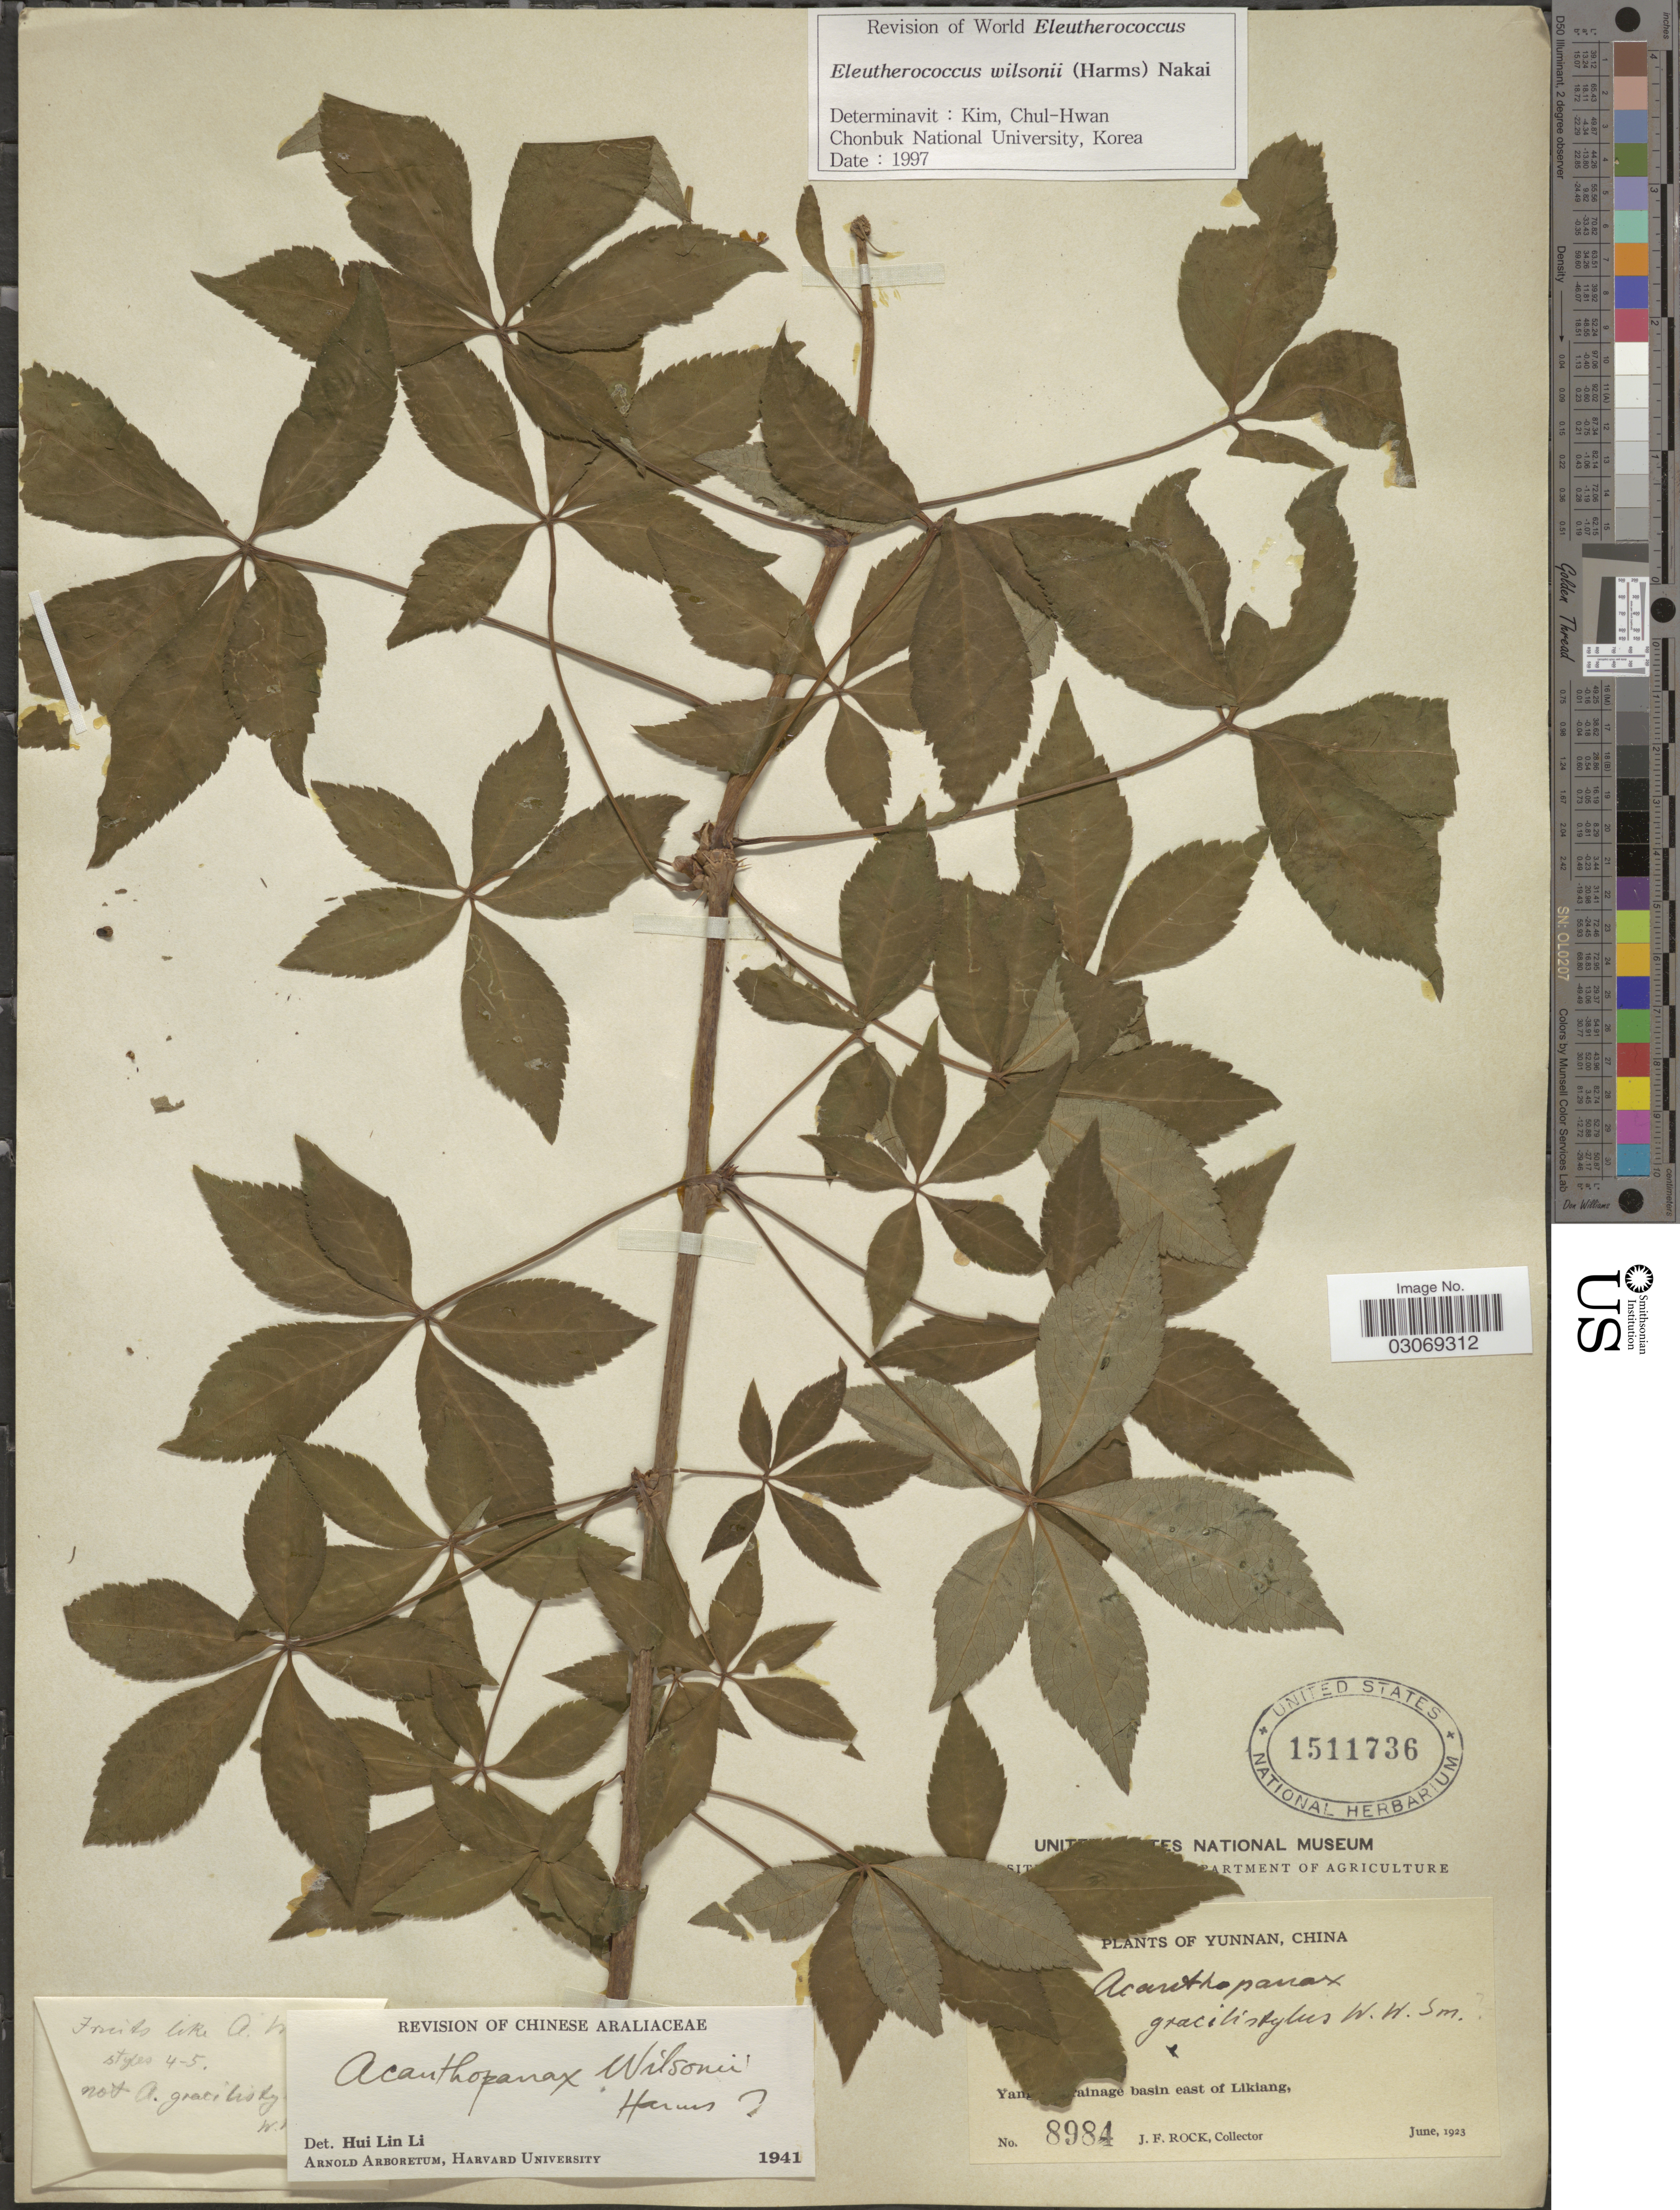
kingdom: Plantae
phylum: Tracheophyta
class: Magnoliopsida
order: Apiales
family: Araliaceae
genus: Eleutherococcus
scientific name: Eleutherococcus wilsonii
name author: (Harms) Nakai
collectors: J. Rock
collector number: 8984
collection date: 1923-06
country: China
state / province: Yunnan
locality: Yan[illegible text] [illegible text]ainage basin east of Likiang.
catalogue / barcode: US 1511736